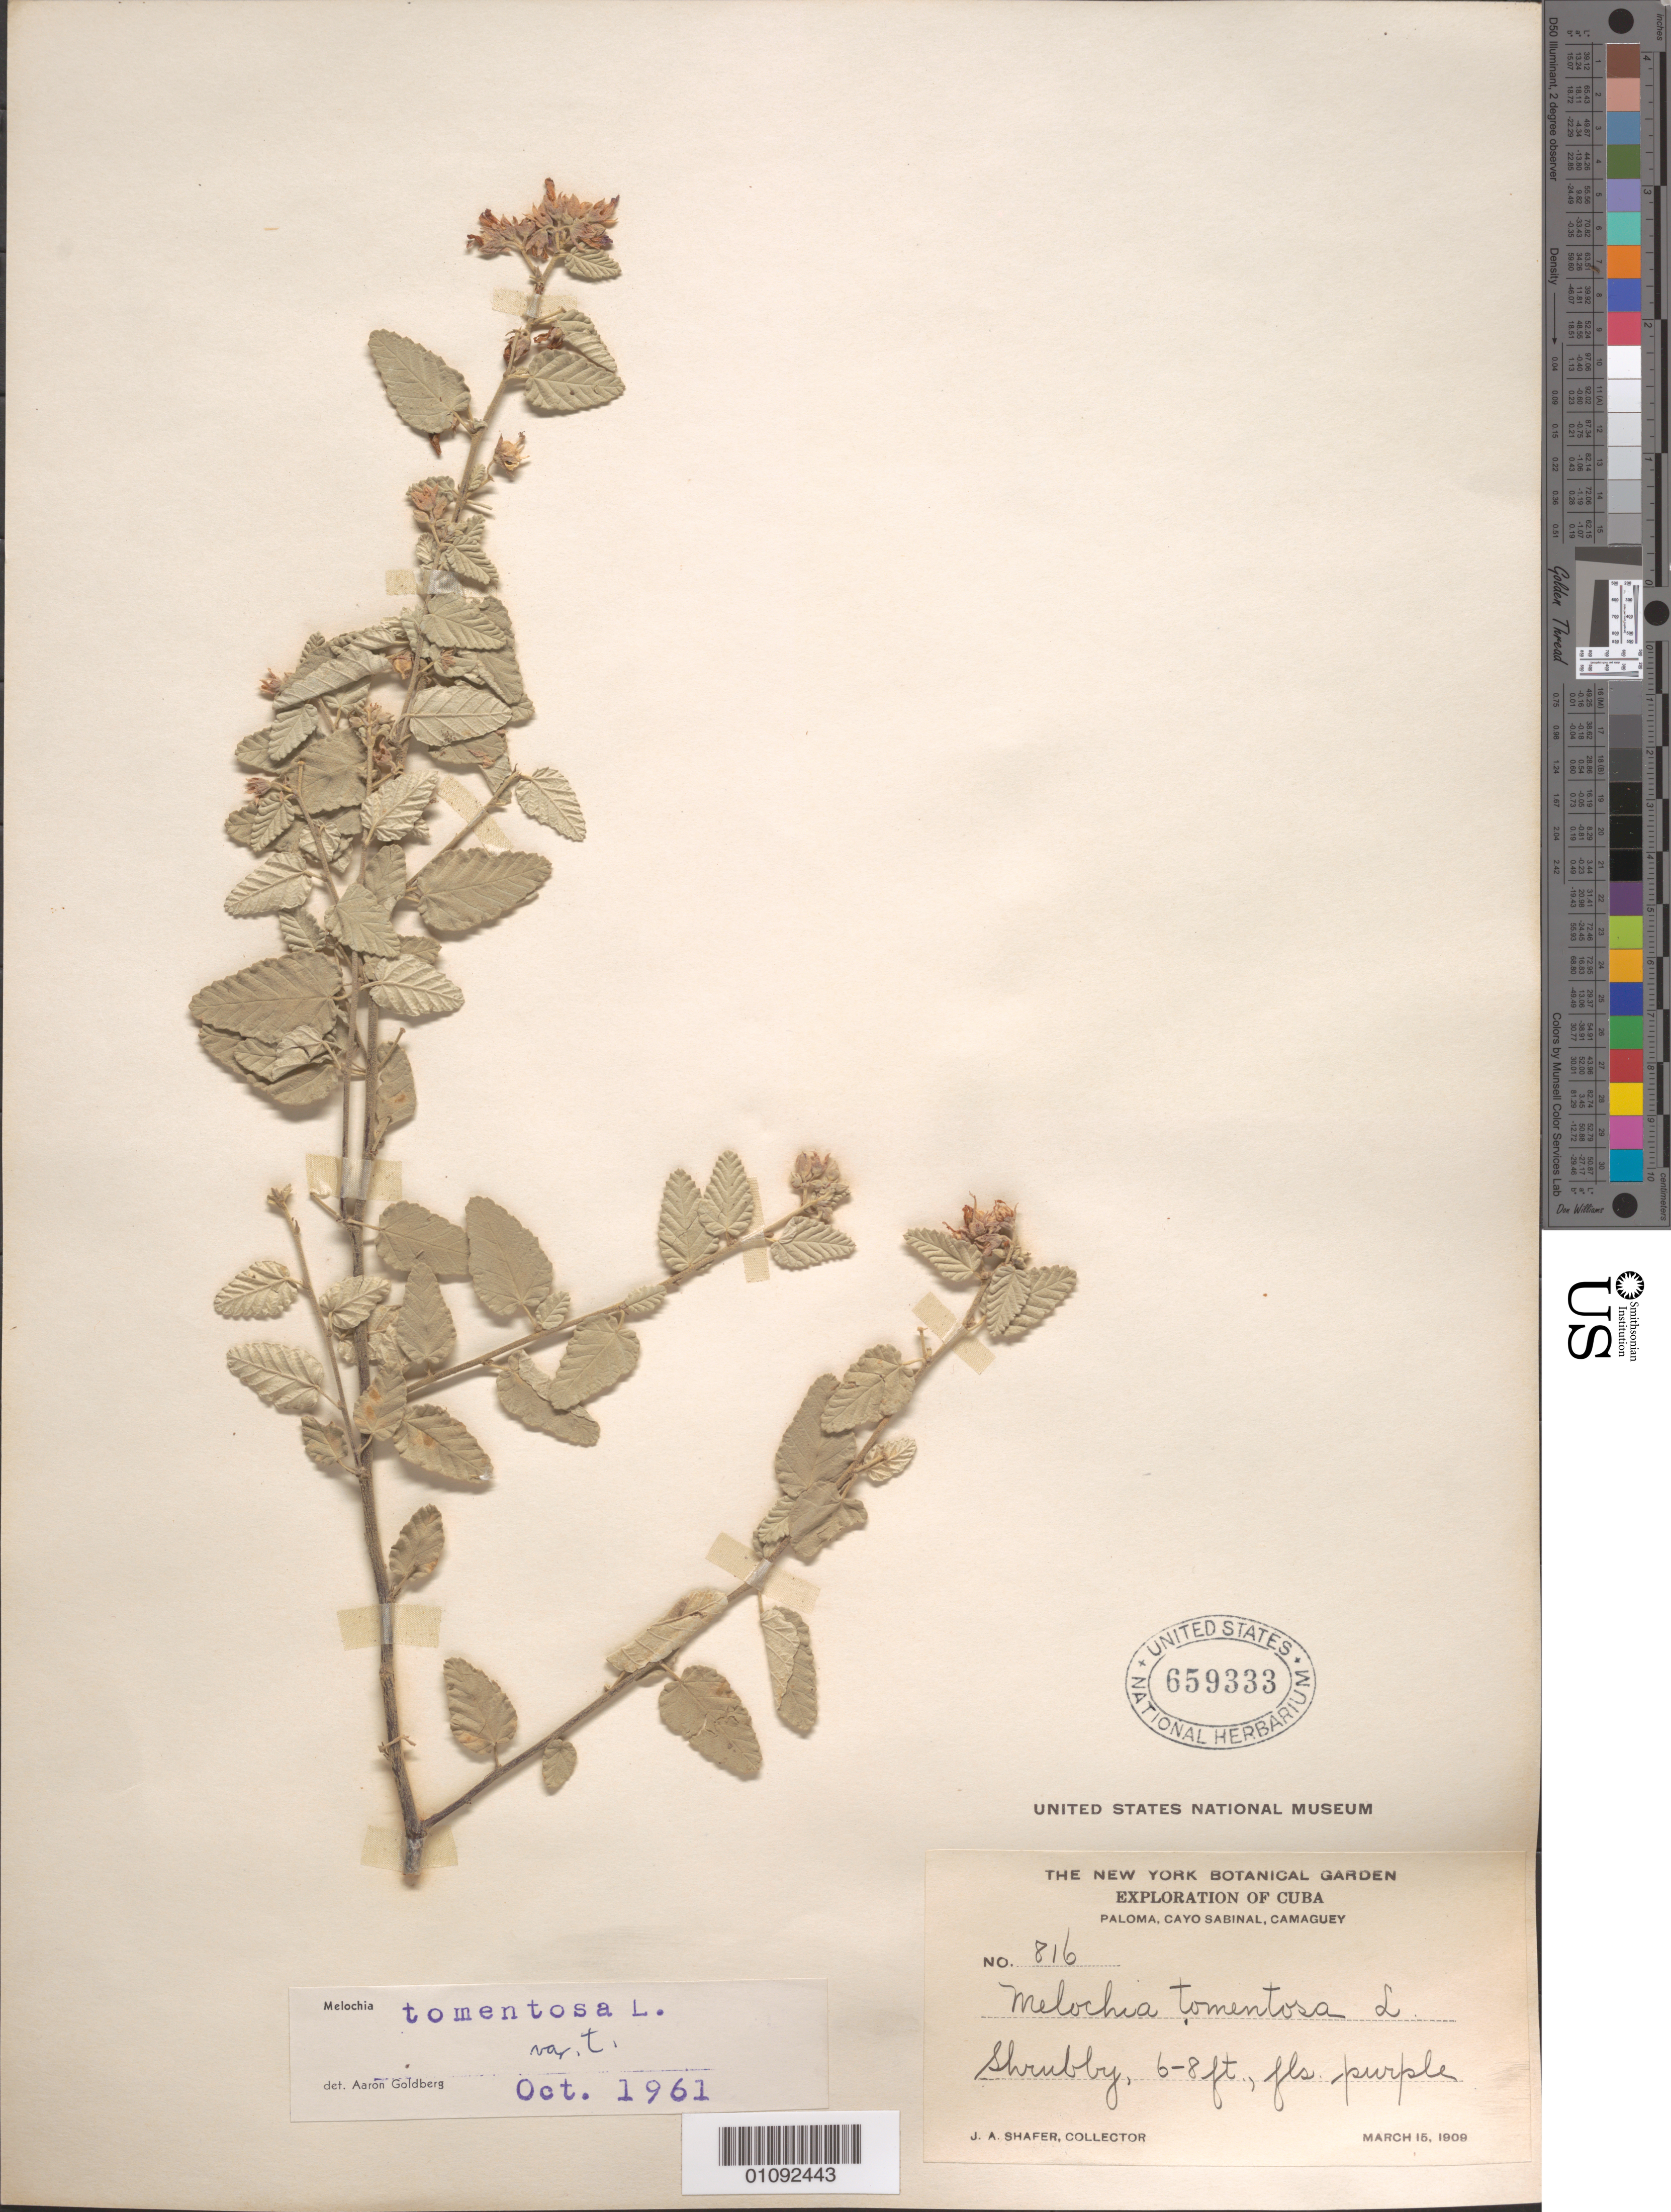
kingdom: Plantae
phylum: Tracheophyta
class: Magnoliopsida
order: Malvales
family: Malvaceae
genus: Melochia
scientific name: Melochia tomentosa var. tomentosa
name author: L.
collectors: J. A. Shafer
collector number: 816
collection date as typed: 15 Mar 1909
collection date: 1909-03-15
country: Cuba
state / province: Camagüey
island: Cuba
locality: Paloma, Cayo Sabinal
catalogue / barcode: US 659333